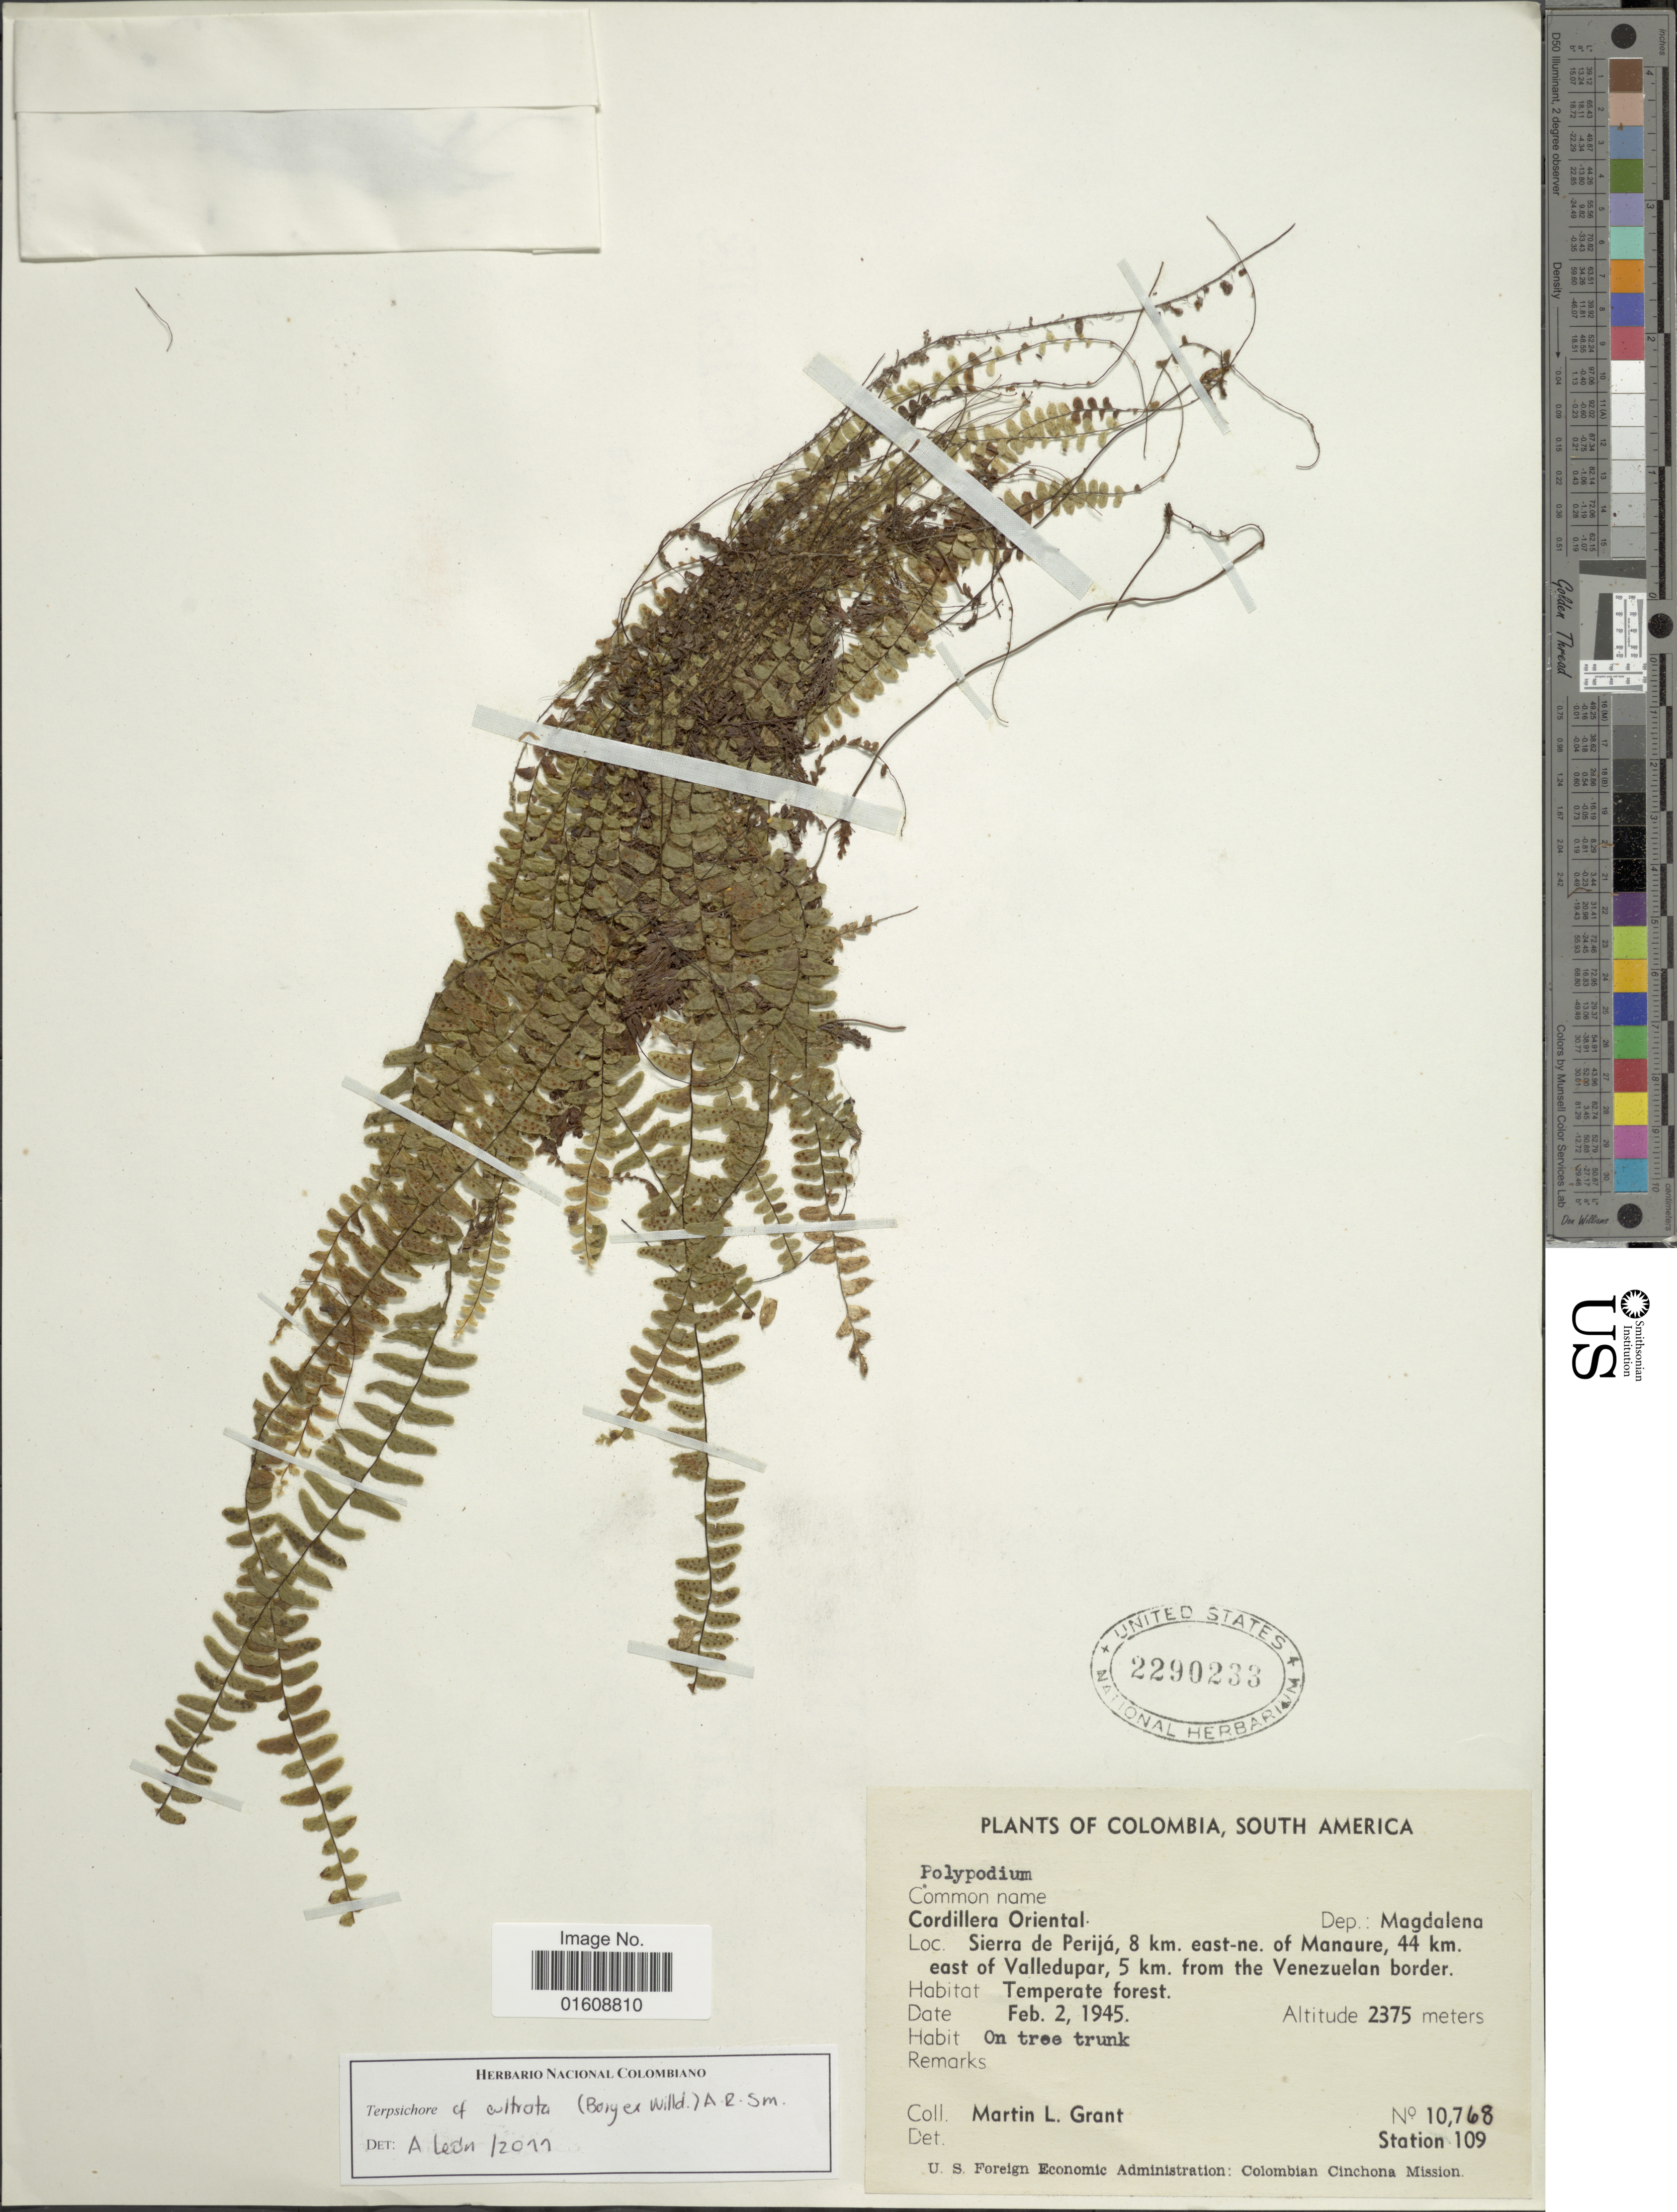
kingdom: Plantae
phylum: Tracheophyta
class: Polypodiopsida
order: Polypodiales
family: Polypodiaceae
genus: Alansmia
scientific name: Alansmia cultrata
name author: (Bory ex Willd.) Moguel & M. Kessler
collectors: M. L. Grant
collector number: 10768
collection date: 1945-02-02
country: Colombia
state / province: Magdalena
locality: Cordillera Oriental. Sierra de Perijá, 8 km. east-ne. of Manaure, 44 km. east of Valledupar, 5 km. from the Venezuelan border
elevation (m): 2375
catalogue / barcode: US 2290233